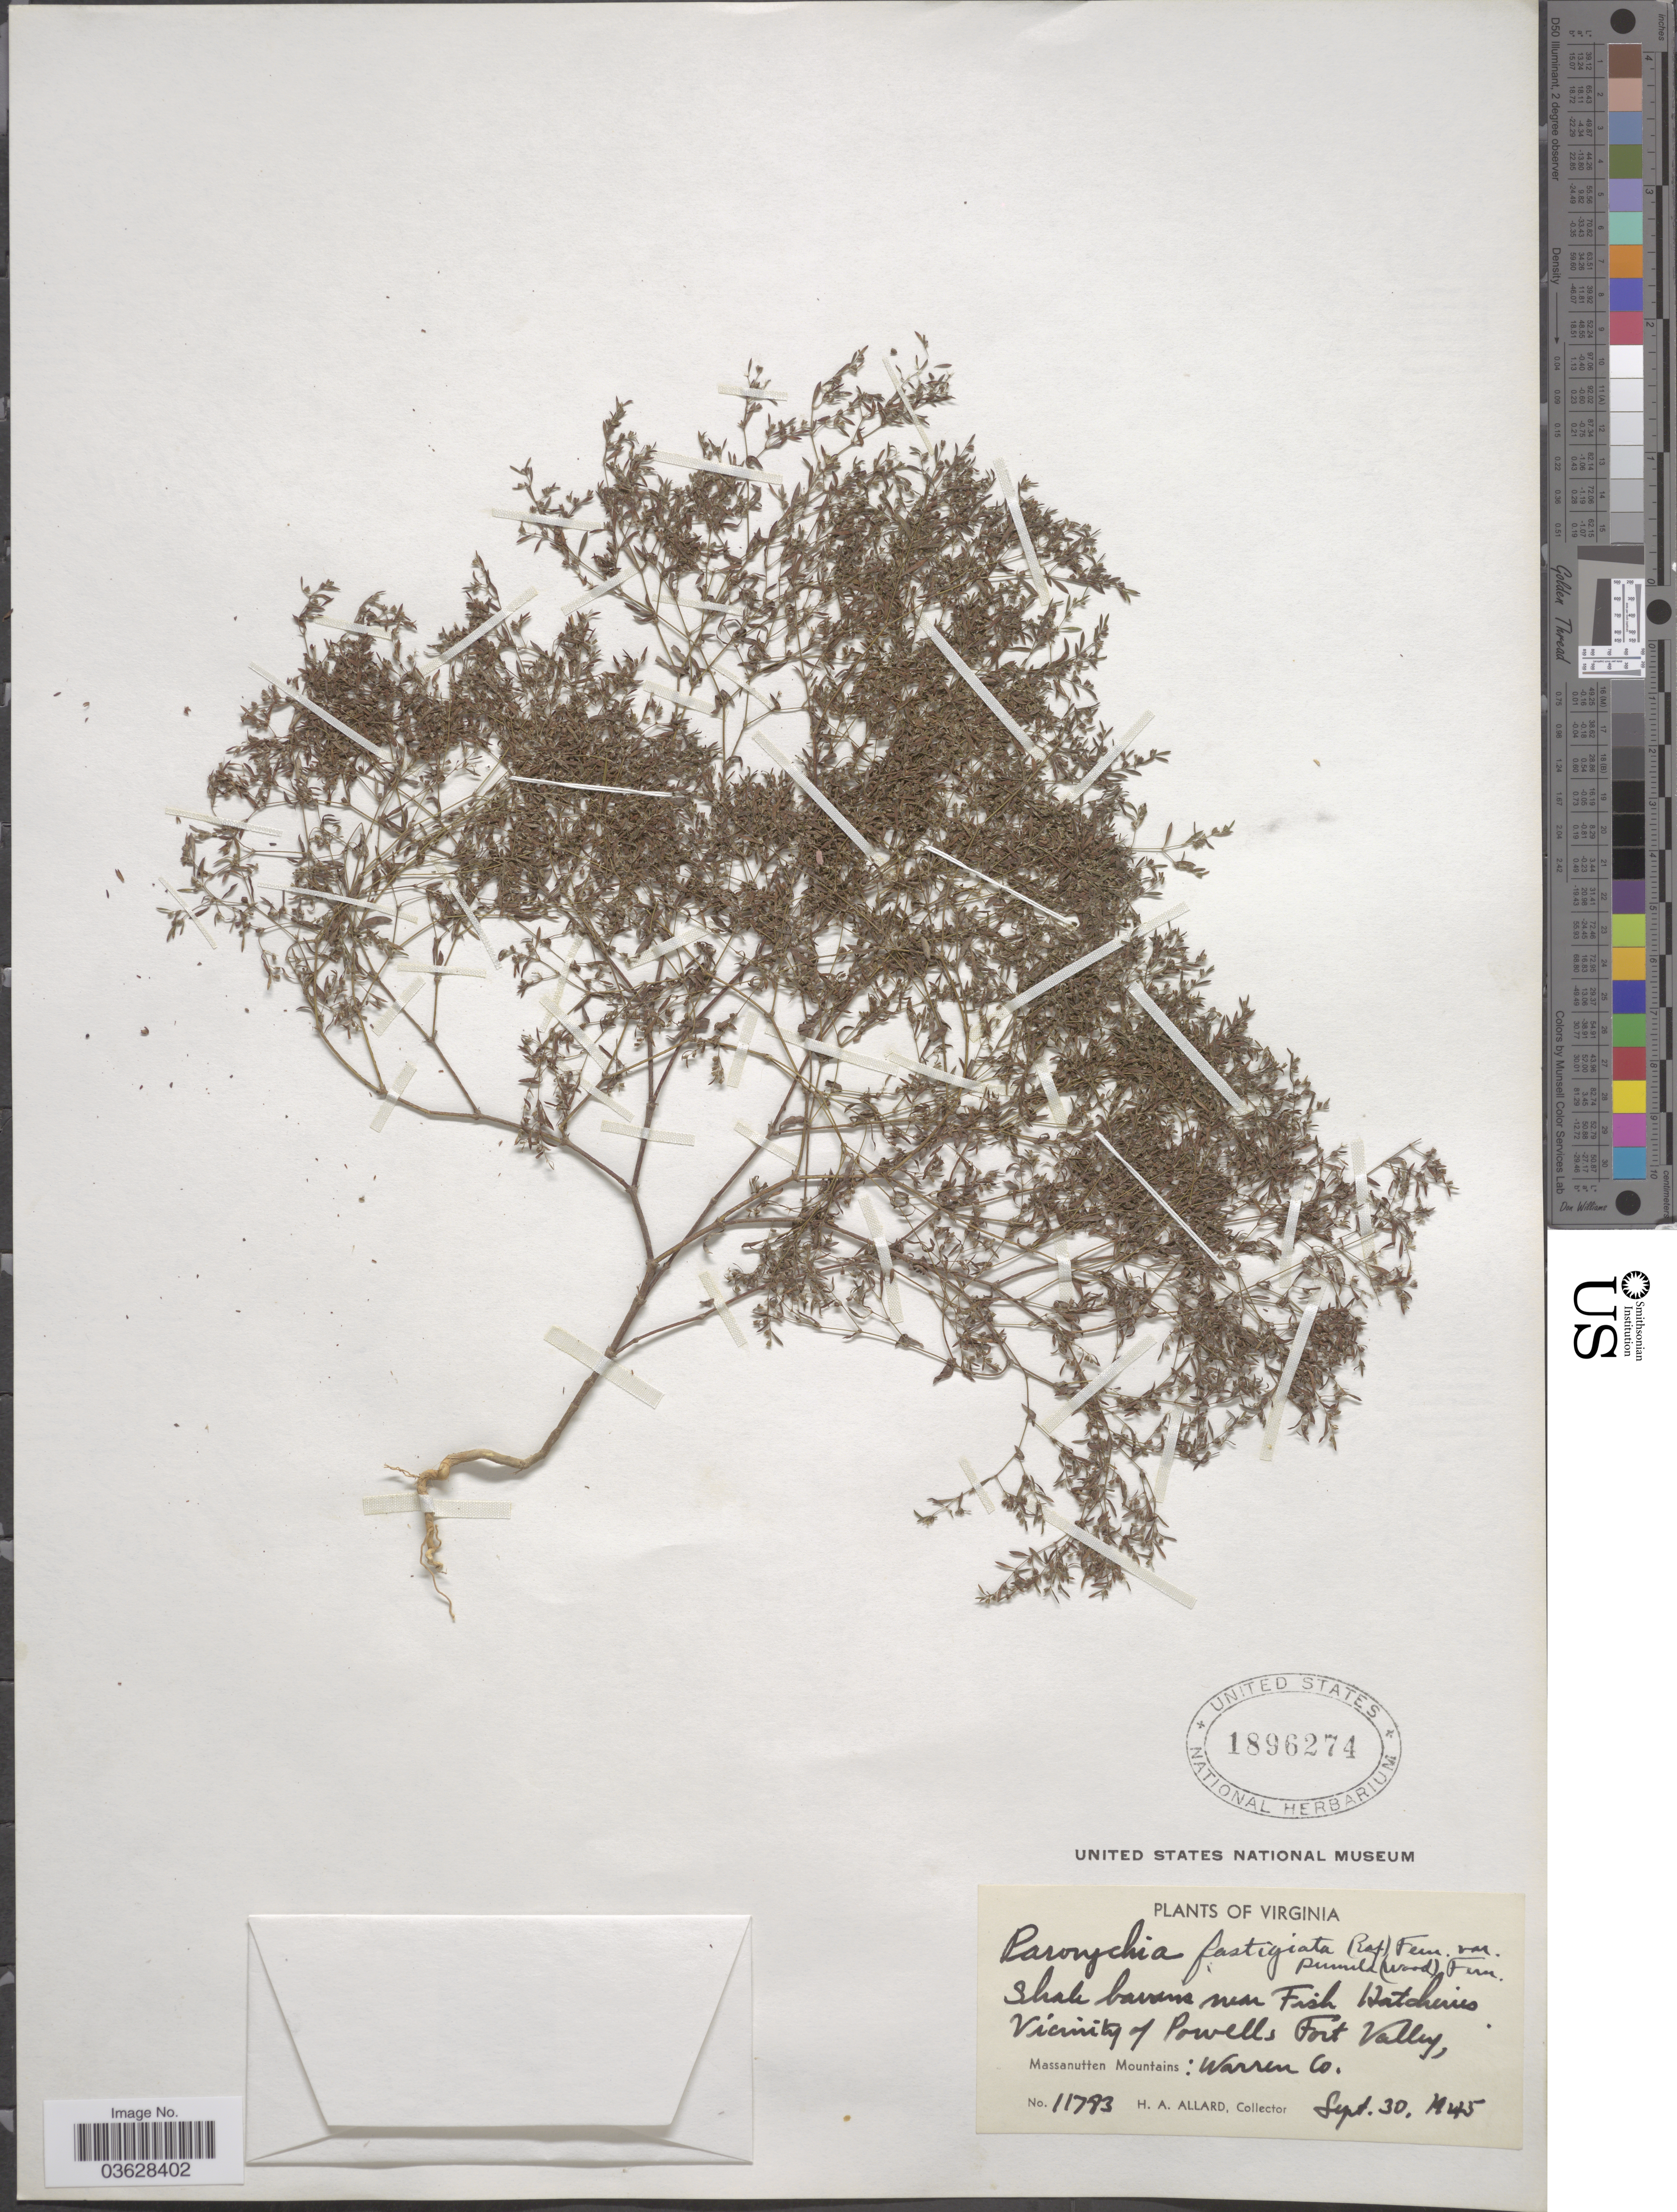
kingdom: Plantae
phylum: Tracheophyta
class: Magnoliopsida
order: Caryophyllales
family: Caryophyllaceae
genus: Paronychia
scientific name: Paronychia fastigiata var. pumila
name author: (Alph. Wood) Fernald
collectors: H. A. Allard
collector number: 11783*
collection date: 1945-09-30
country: United States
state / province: Virginia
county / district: Warren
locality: Near Fish Hatcheries Vicinity of Powells Fort Valley. Massanutten Mountains: Warren Co.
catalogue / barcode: US 1896274